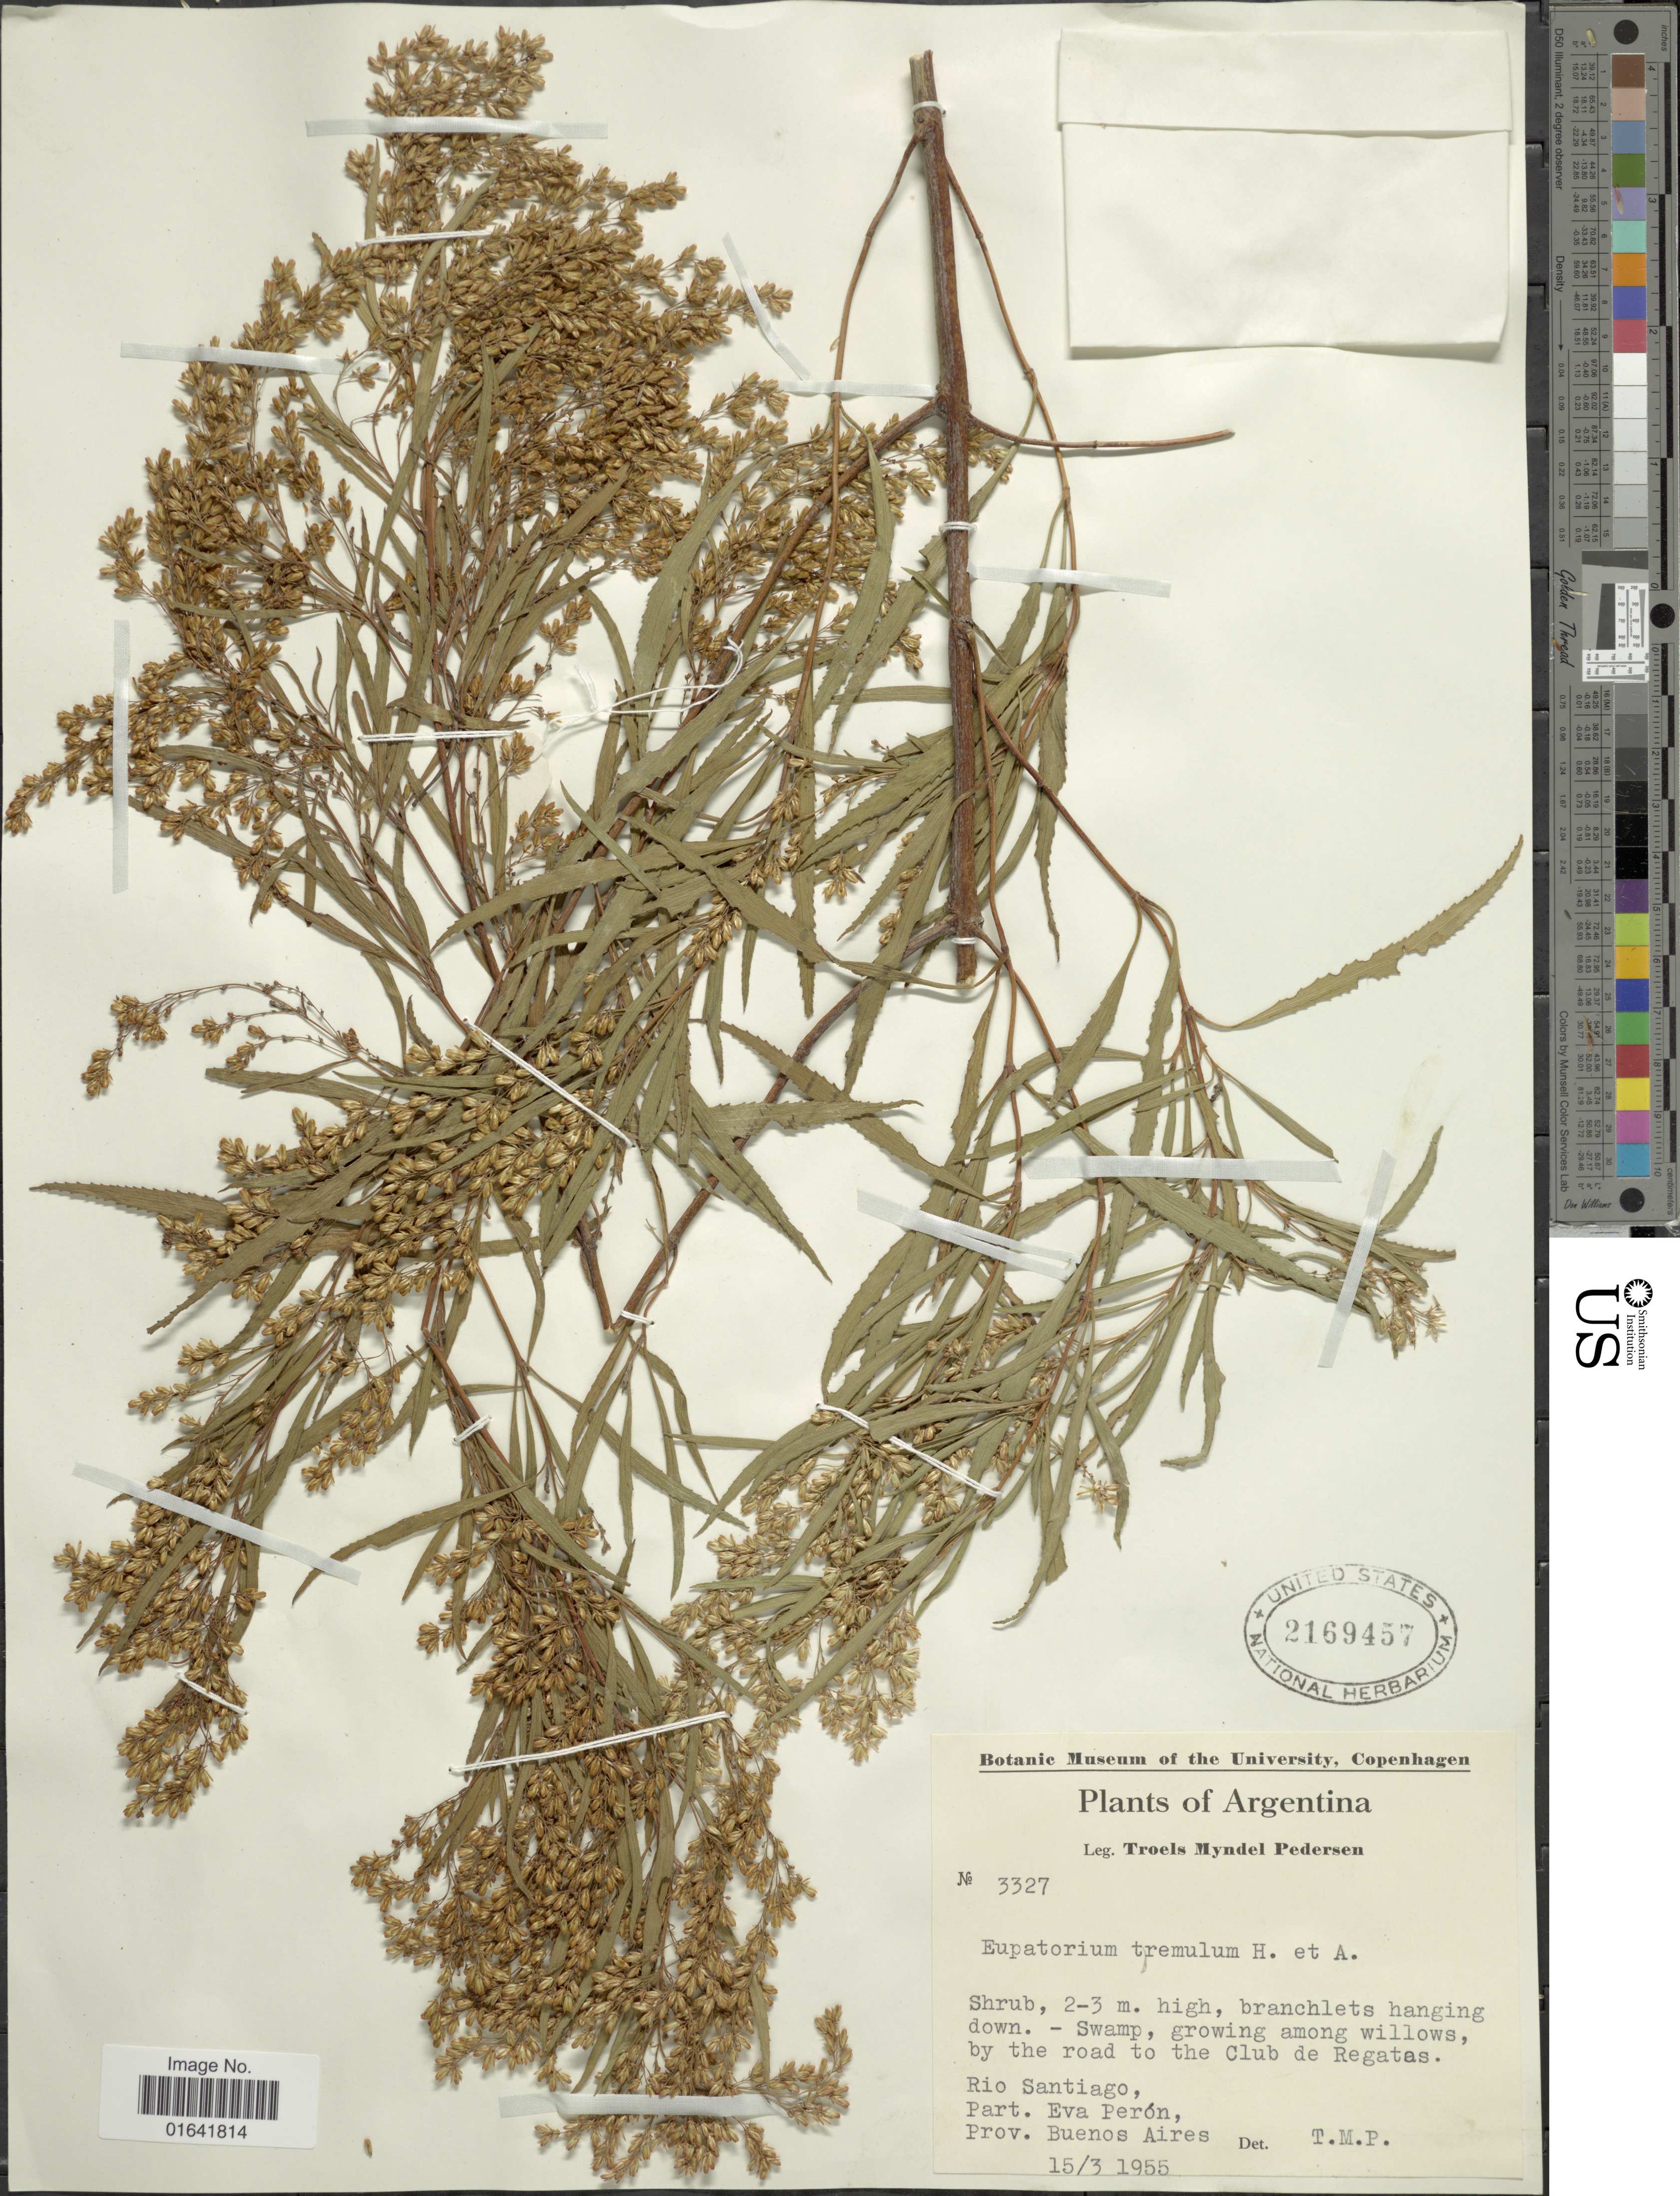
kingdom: Plantae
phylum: Tracheophyta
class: Magnoliopsida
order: Asterales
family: Asteraceae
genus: Raulinoreitzia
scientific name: Raulinoreitzia tremula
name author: (Hook. & Arn.) R.M. King & H. Rob.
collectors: T. Pederson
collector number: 3327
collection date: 1955-03-15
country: Argentina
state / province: Buenos Aires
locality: By the road to the Club de Regatas, Rio Santiago, Part Eva Perón.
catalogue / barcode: US 2169457